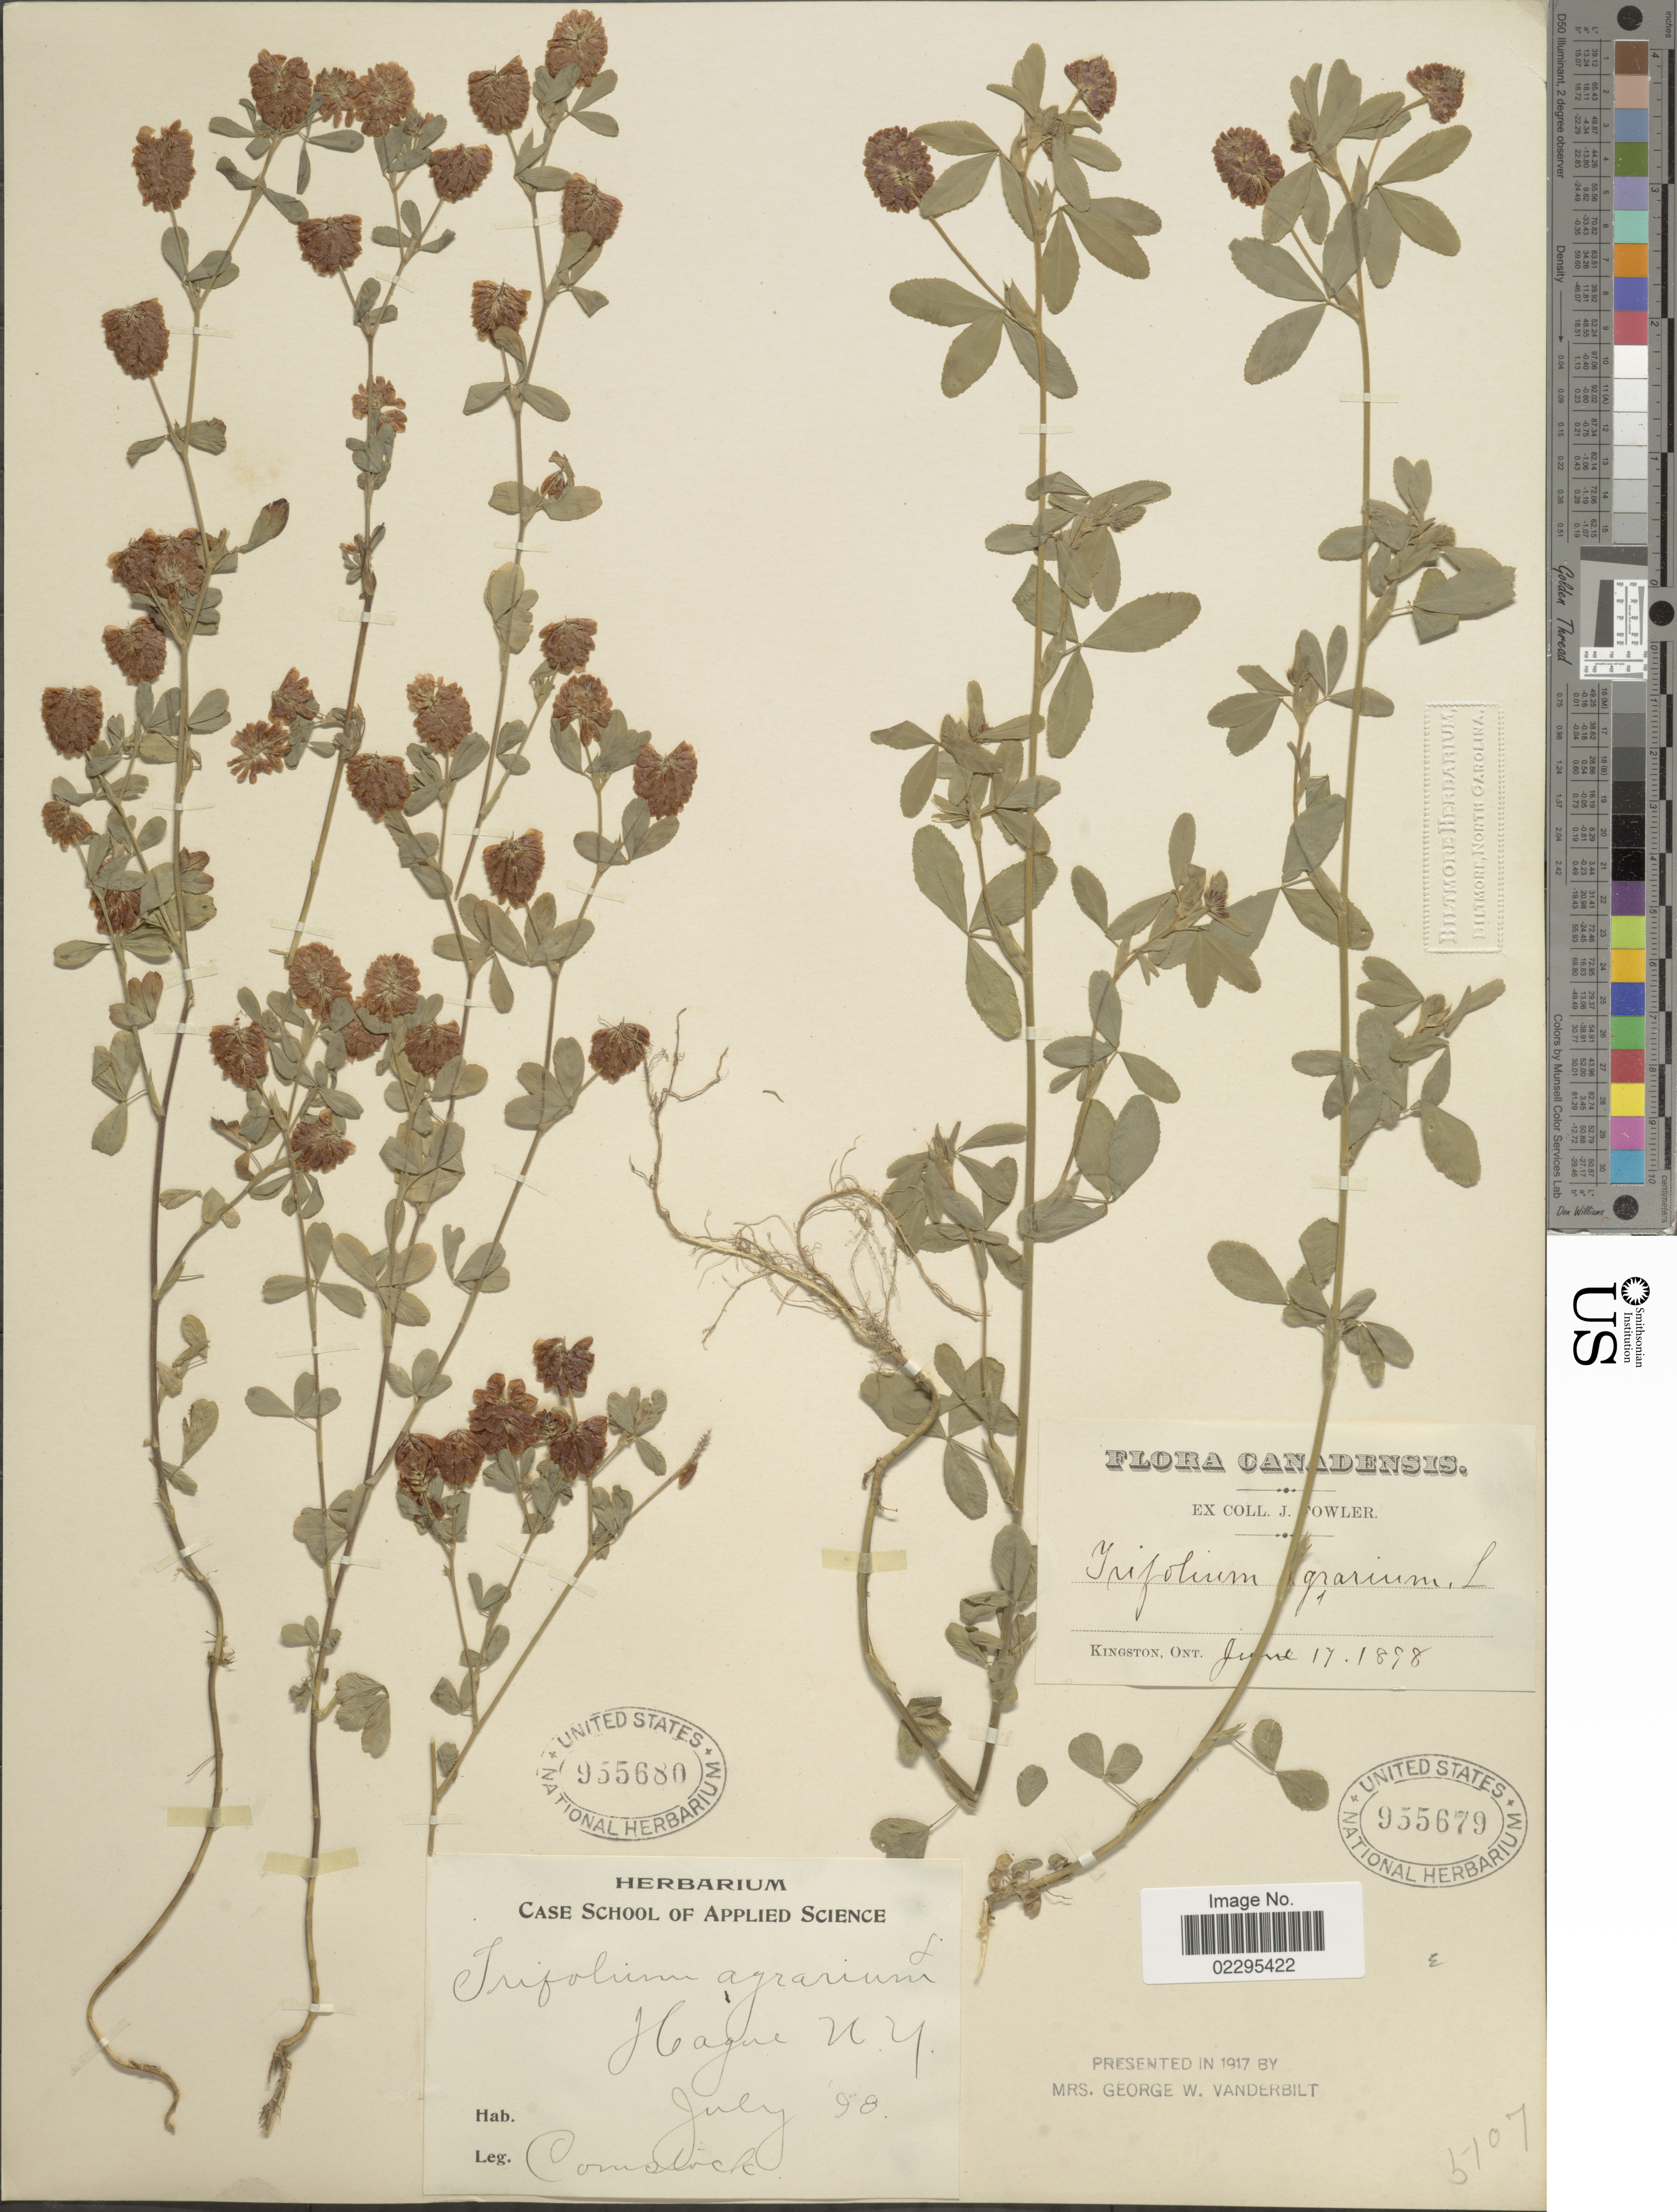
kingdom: Plantae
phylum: Tracheophyta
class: Magnoliopsida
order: Fabales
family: Fabaceae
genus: Trifolium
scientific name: Trifolium agrarium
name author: L.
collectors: -. Comstock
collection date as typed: Transcribed d/m/y: /7/98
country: United States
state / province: New York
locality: Hague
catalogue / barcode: US 955680-2